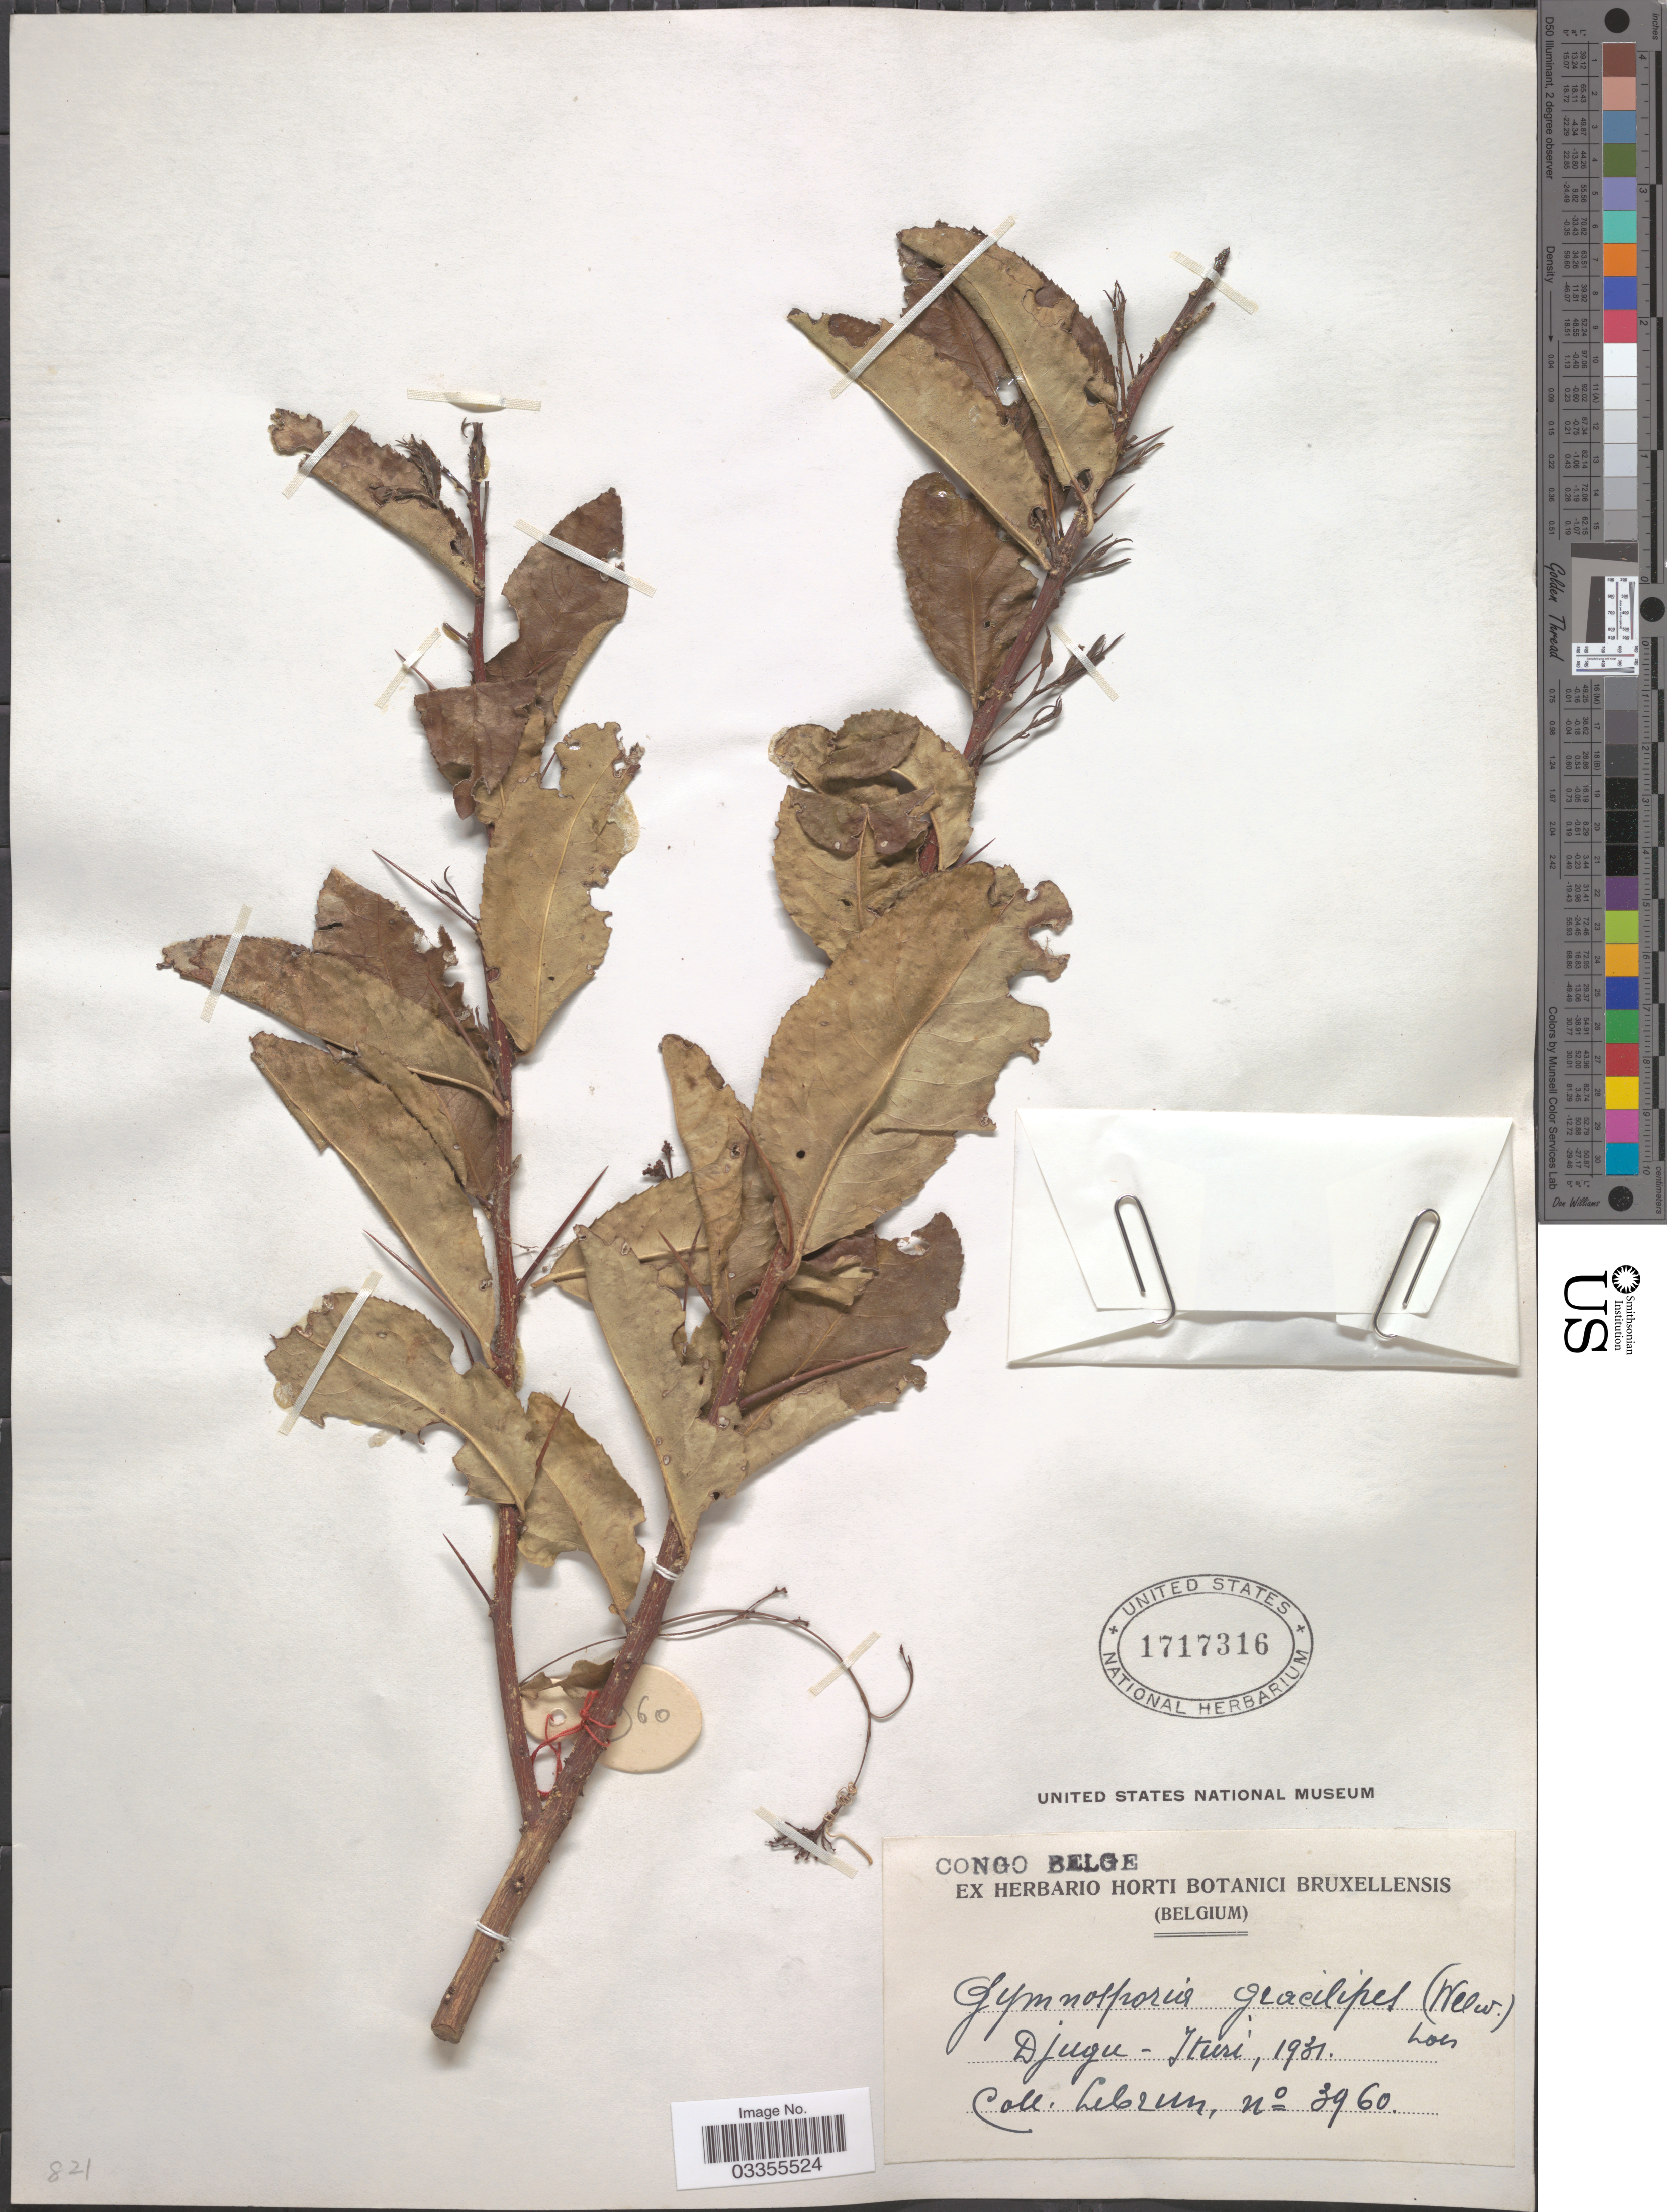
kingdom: Plantae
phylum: Tracheophyta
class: Magnoliopsida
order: Celastrales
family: Celastraceae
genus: Gymnosporia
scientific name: Gymnosporia gracilipes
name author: (Welw. ex Oliv.) Loes.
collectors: J.A. Lebrun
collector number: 3960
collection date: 1931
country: Congo, Democratic Republic of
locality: Congo Belge. Djugu - Ituri.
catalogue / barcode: US 1717316